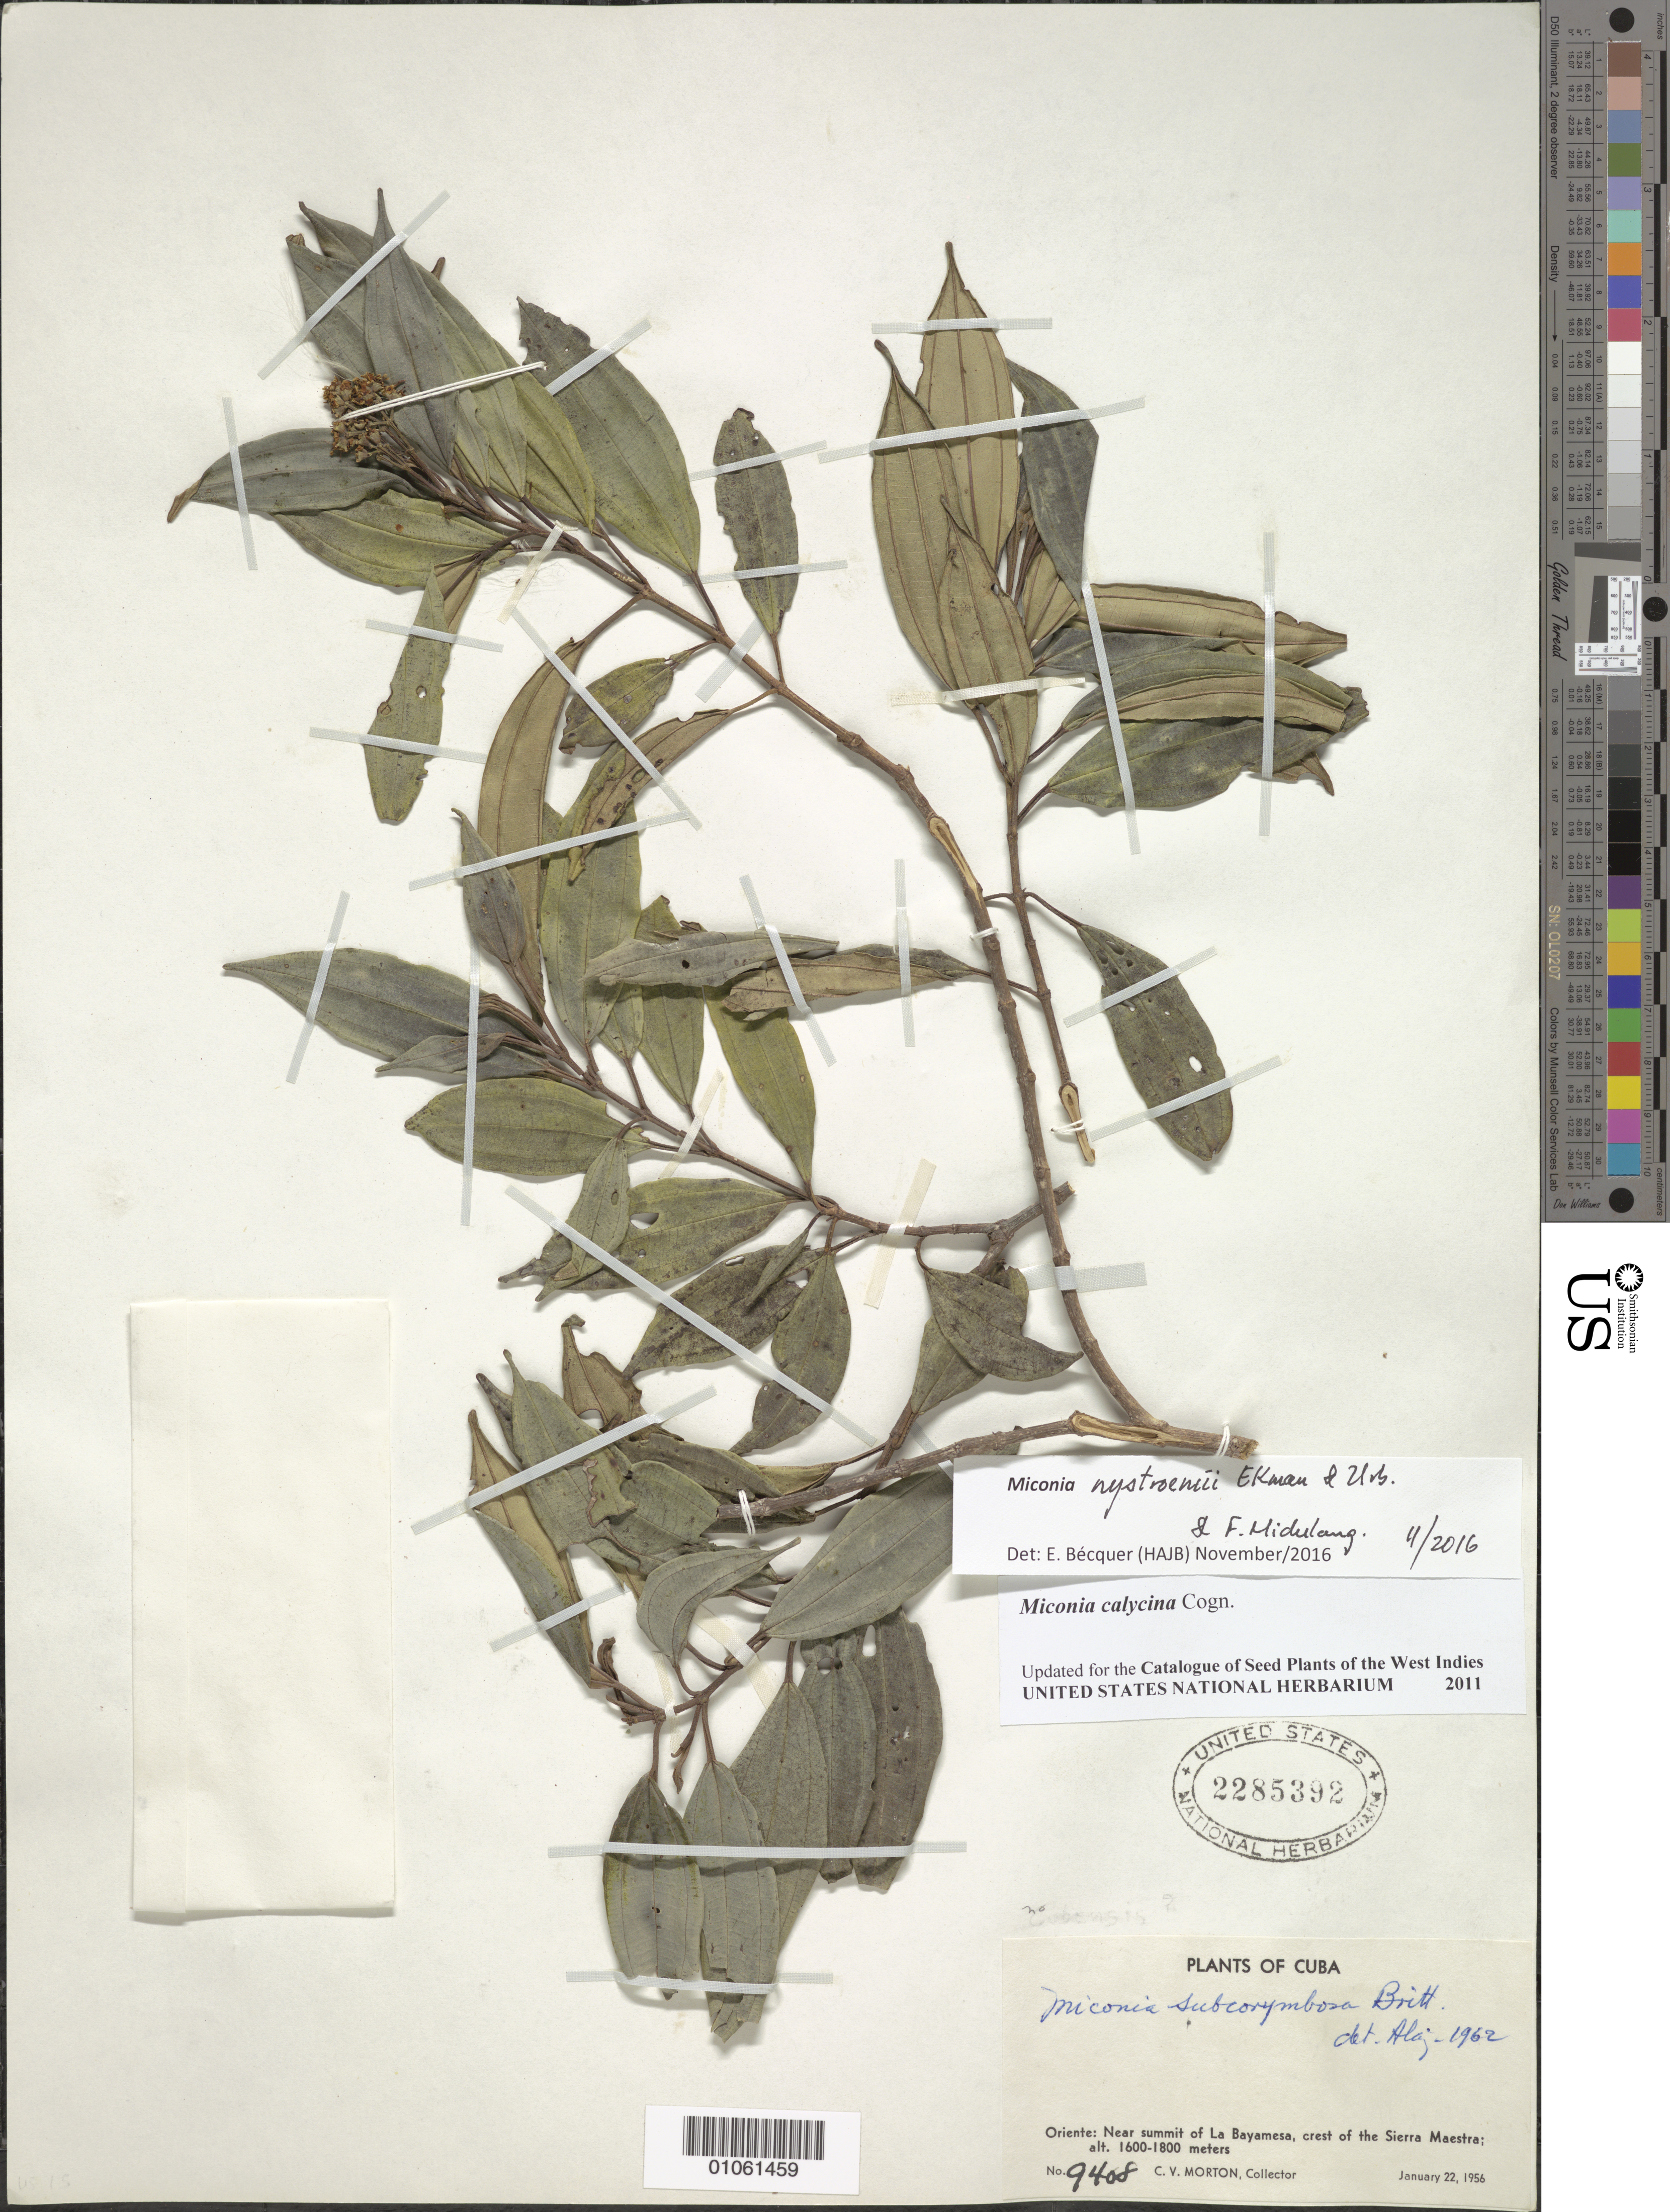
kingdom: Plantae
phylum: Tracheophyta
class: Magnoliopsida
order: Myrtales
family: Melastomataceae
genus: Miconia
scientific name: Miconia nystroemii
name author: Urb.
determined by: Bécquer Granados, E. R., (HAJB)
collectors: C. V. Morton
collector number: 9408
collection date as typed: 22 Jan 1956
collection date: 1956-01-22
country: Cuba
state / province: Oriente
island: Cuba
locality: La Bayamesa, near summit; crest of Sierra Maestra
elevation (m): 1600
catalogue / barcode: US 2285392